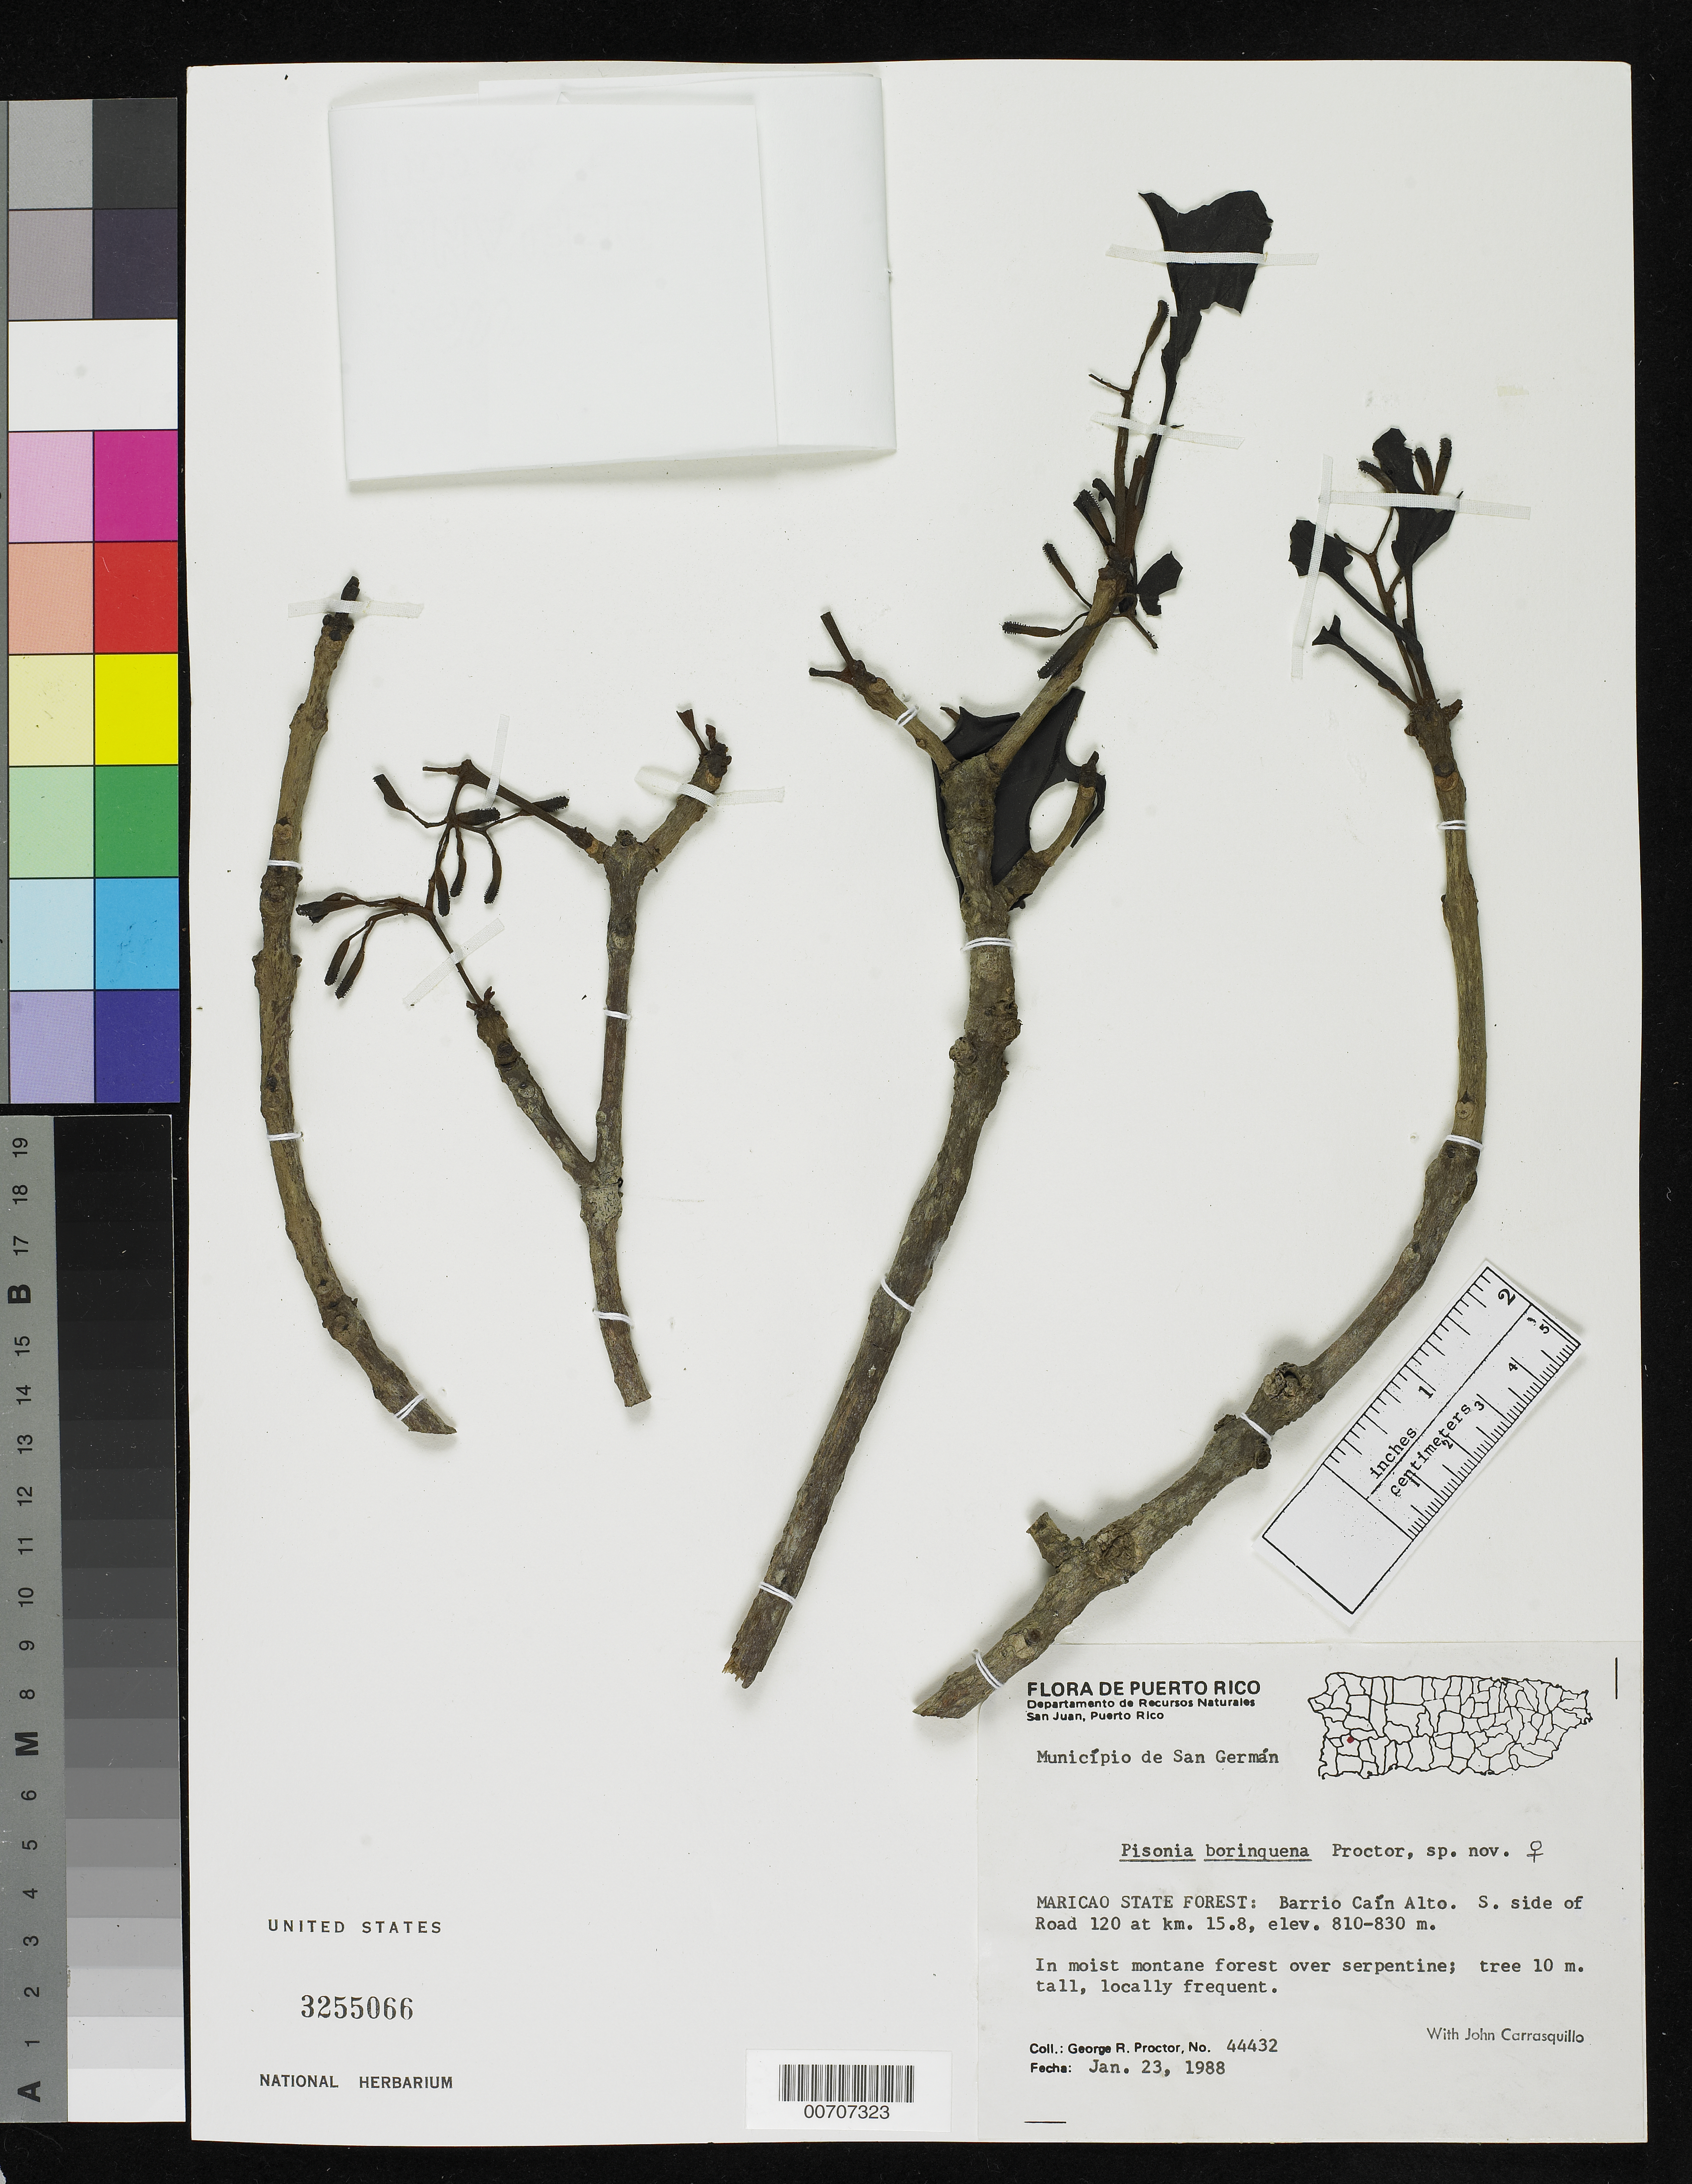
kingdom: Plantae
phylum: Tracheophyta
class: Magnoliopsida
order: Caryophyllales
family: Nyctaginaceae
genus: Pisonia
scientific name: Pisonia roqueae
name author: Trejo & Caraballo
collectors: G. R. Proctor & J. Carrasquillo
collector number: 44432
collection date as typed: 23 Jan 1988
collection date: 1988-01-23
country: Puerto Rico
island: Greater Antilles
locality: Municipio de San German, Maricao State Forest: Barrio Caín Alto. S side of Road 120 at km 15.8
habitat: In moist montane forest over serpentine.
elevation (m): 810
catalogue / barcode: US 3255066